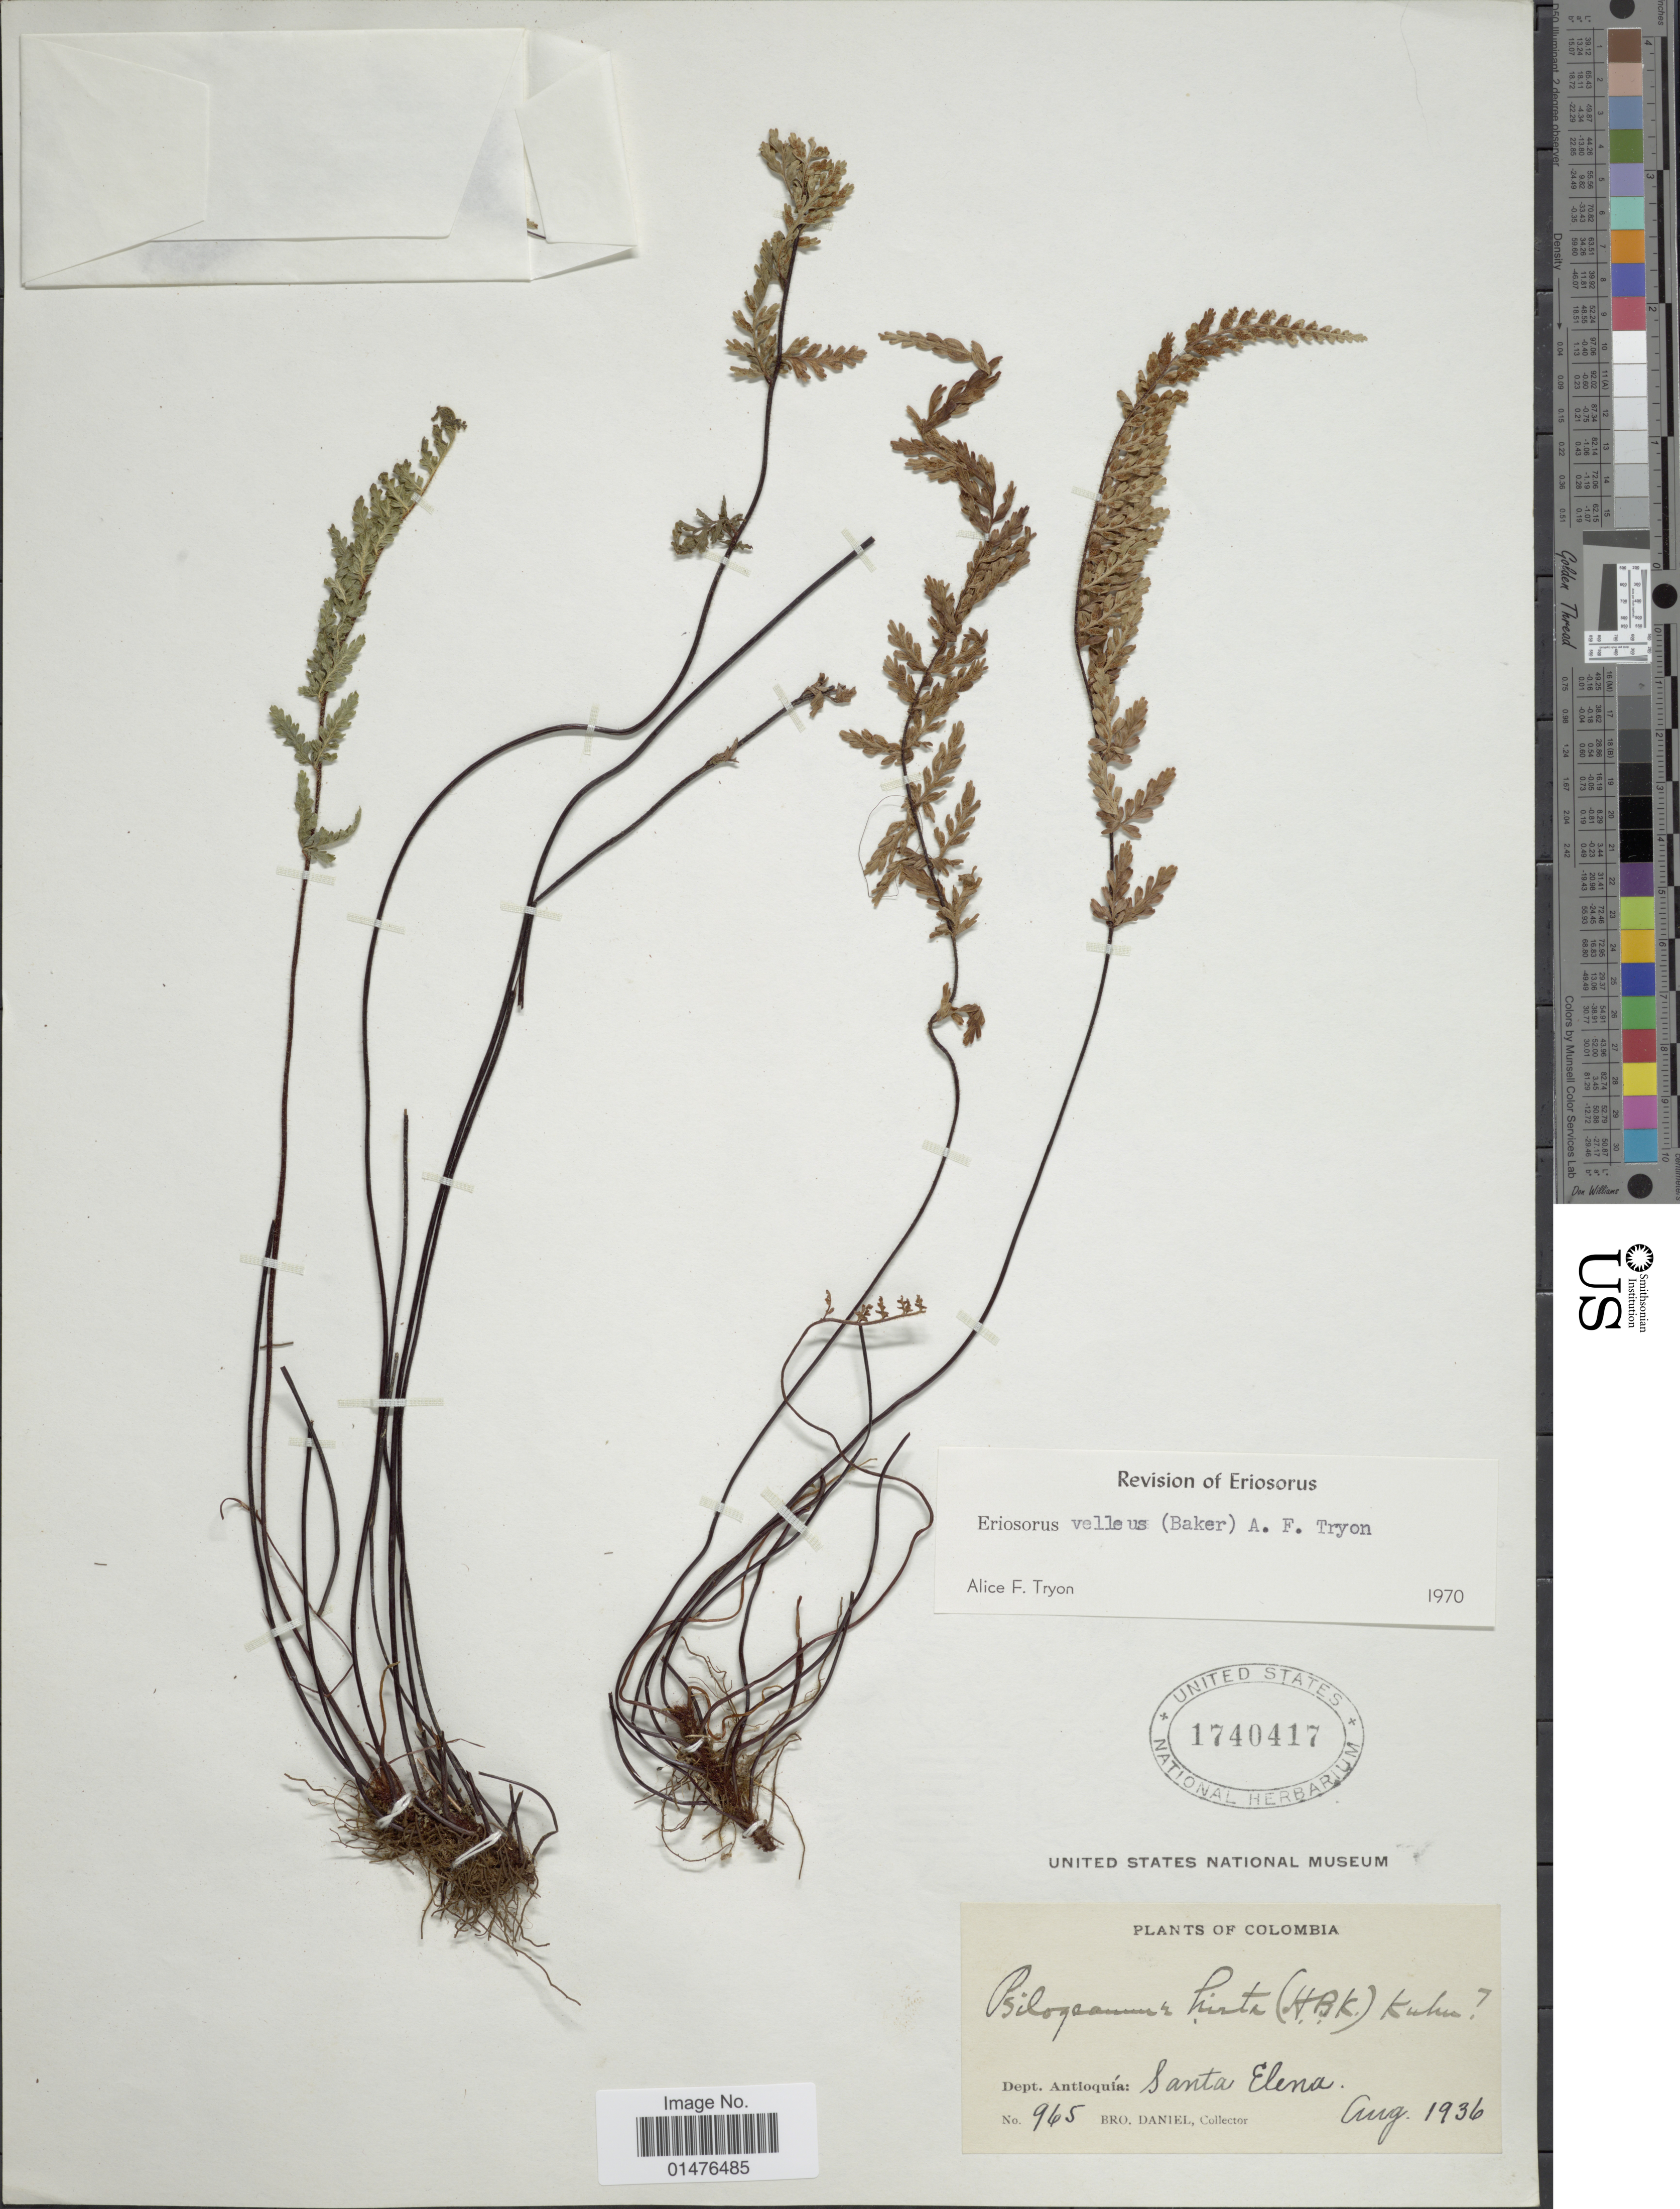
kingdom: Plantae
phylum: Tracheophyta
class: Polypodiopsida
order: Polypodiales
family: Pteridaceae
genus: Jamesonia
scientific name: Jamesonia vellea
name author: (A.F. Tryon) Christenh.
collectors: Bro. Daniel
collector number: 965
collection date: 1936-08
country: Colombia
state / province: Antioquia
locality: Santa Elena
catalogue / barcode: US 1740417